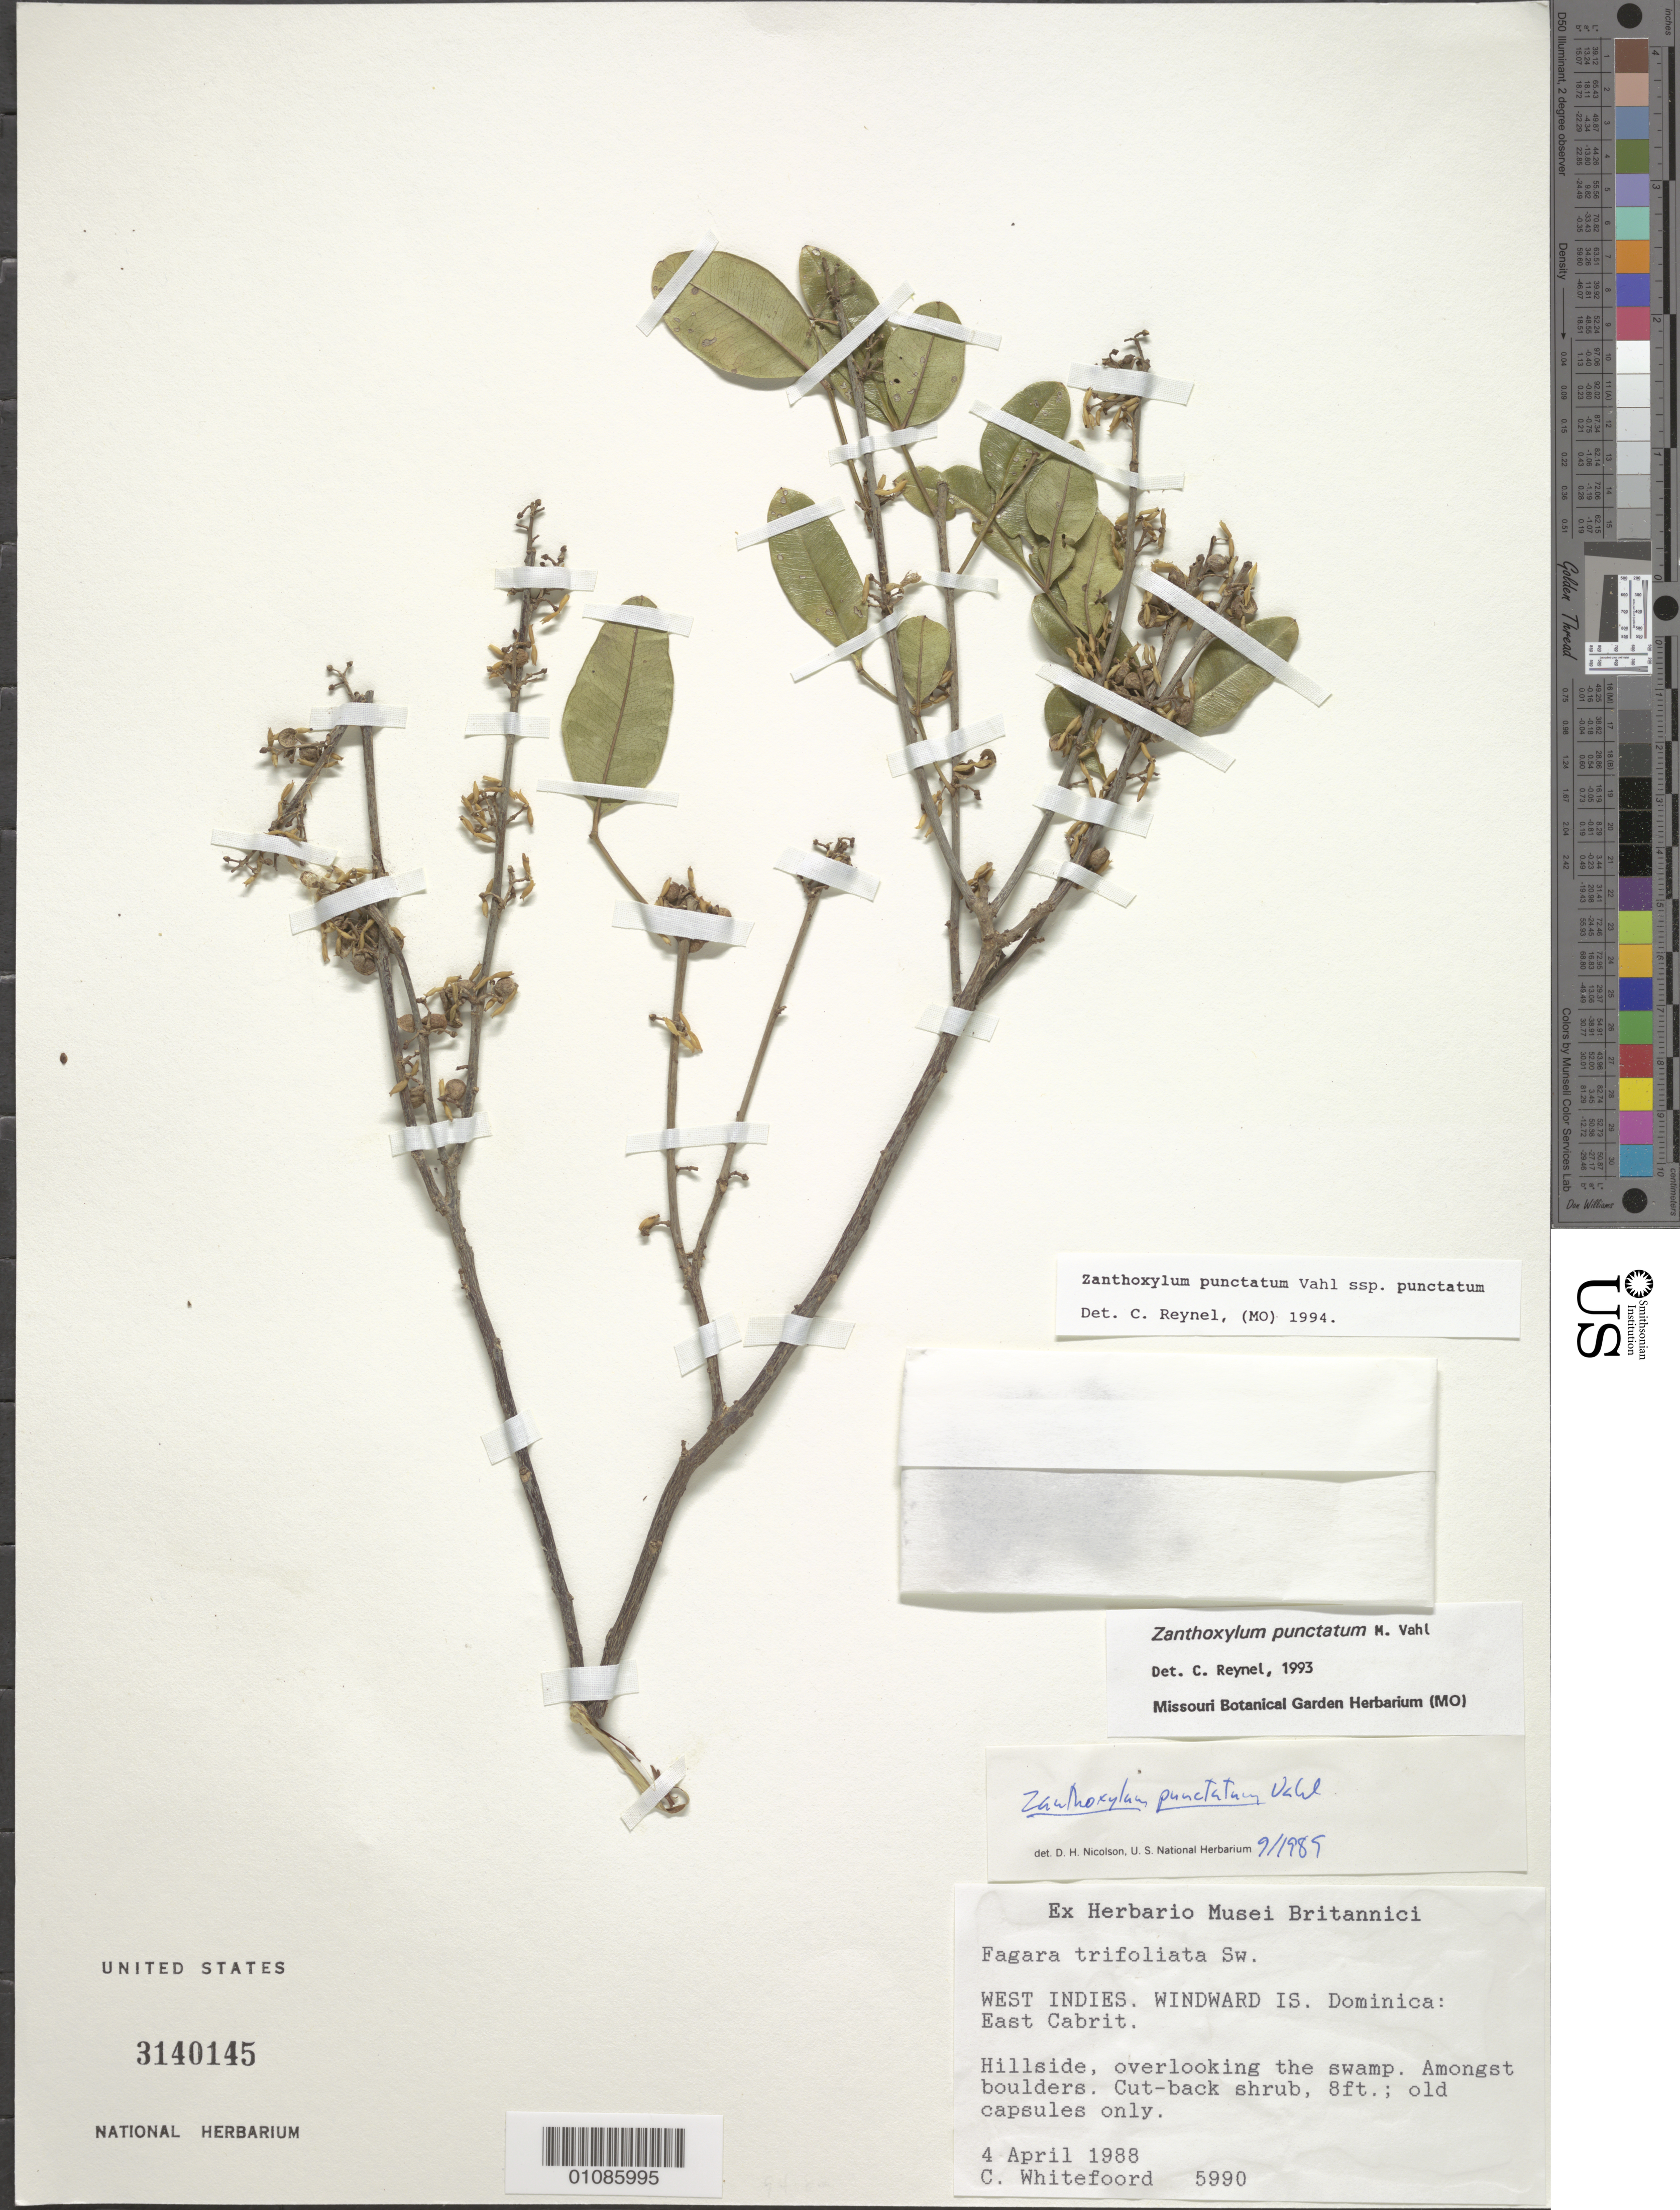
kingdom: Plantae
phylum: Tracheophyta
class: Magnoliopsida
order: Sapindales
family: Rutaceae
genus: Zanthoxylum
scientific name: Zanthoxylum punctatum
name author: Vahl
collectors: C. Whitefoord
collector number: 5990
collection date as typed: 04 Apr 1988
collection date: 1988-04-04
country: Dominica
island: Dominica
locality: Hillside, overlooking the swamp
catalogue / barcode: US 3140145